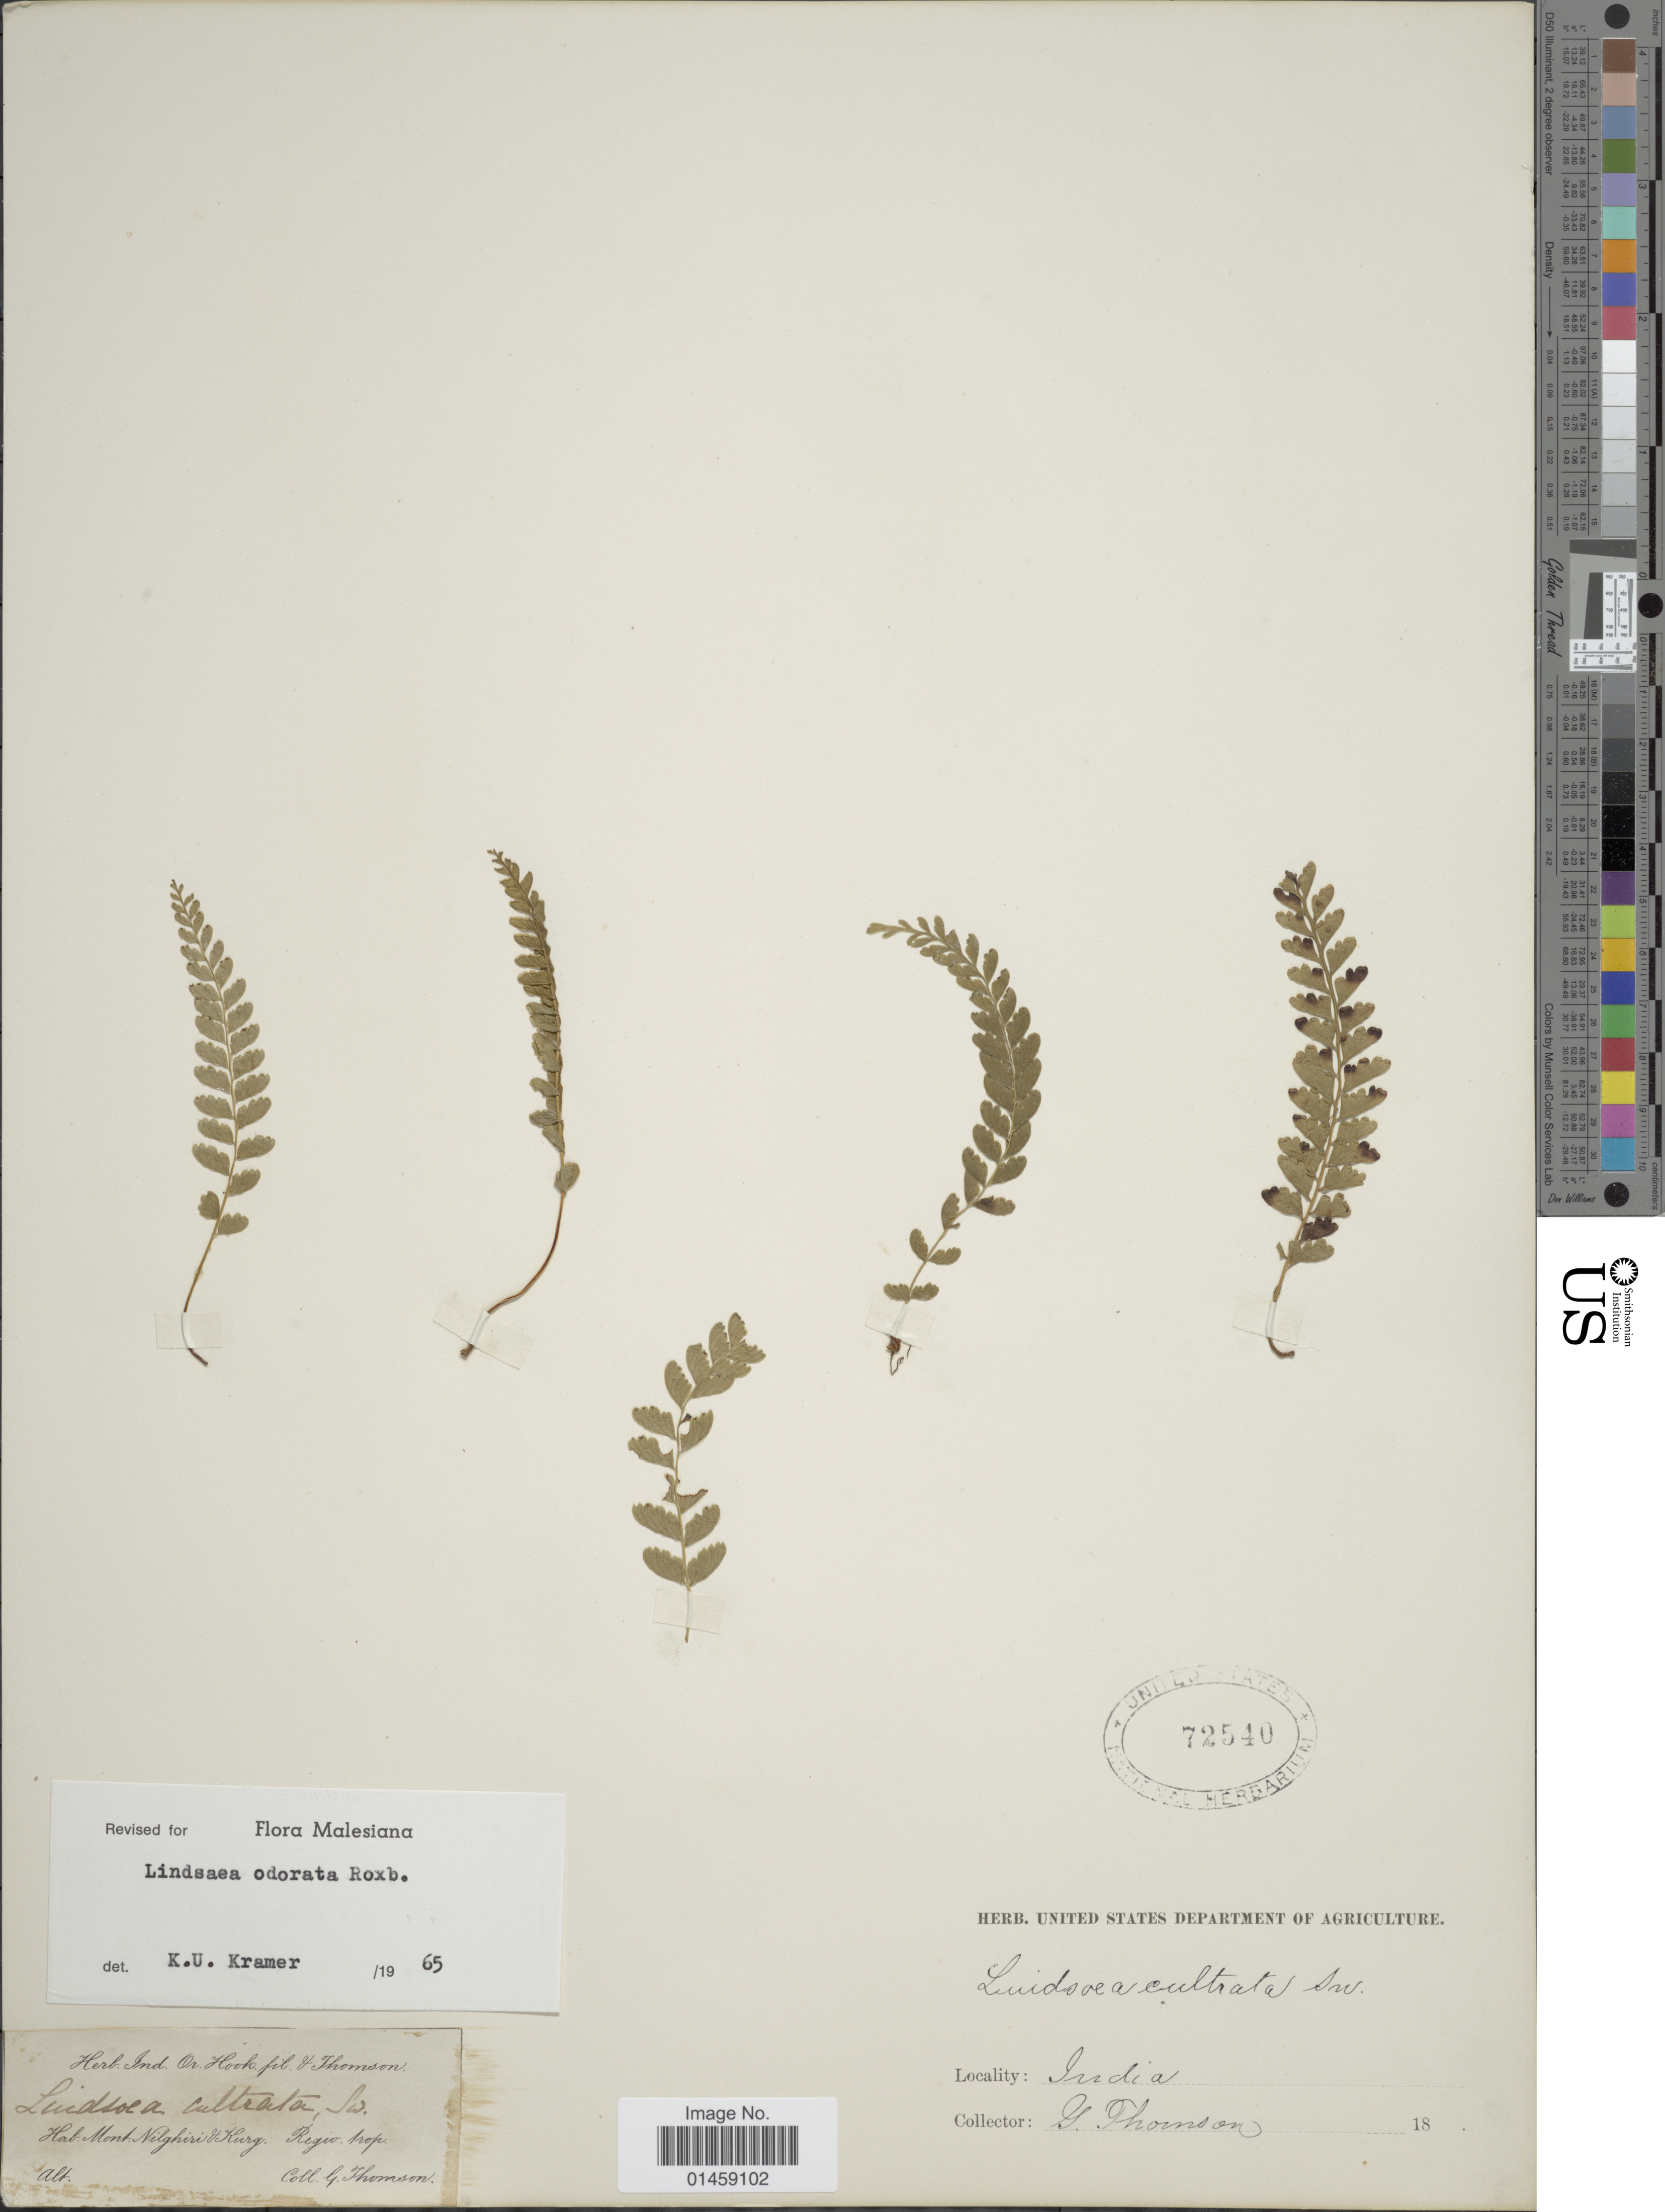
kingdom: Plantae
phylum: Tracheophyta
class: Polypodiopsida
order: Polypodiales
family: Lindsaeaceae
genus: Lindsaea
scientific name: Lindsaea odorata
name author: Roxb.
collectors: G. Thomson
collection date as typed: Transcribed d/m/y: //18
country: India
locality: Mont Nighiri & Kurg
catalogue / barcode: US 72540